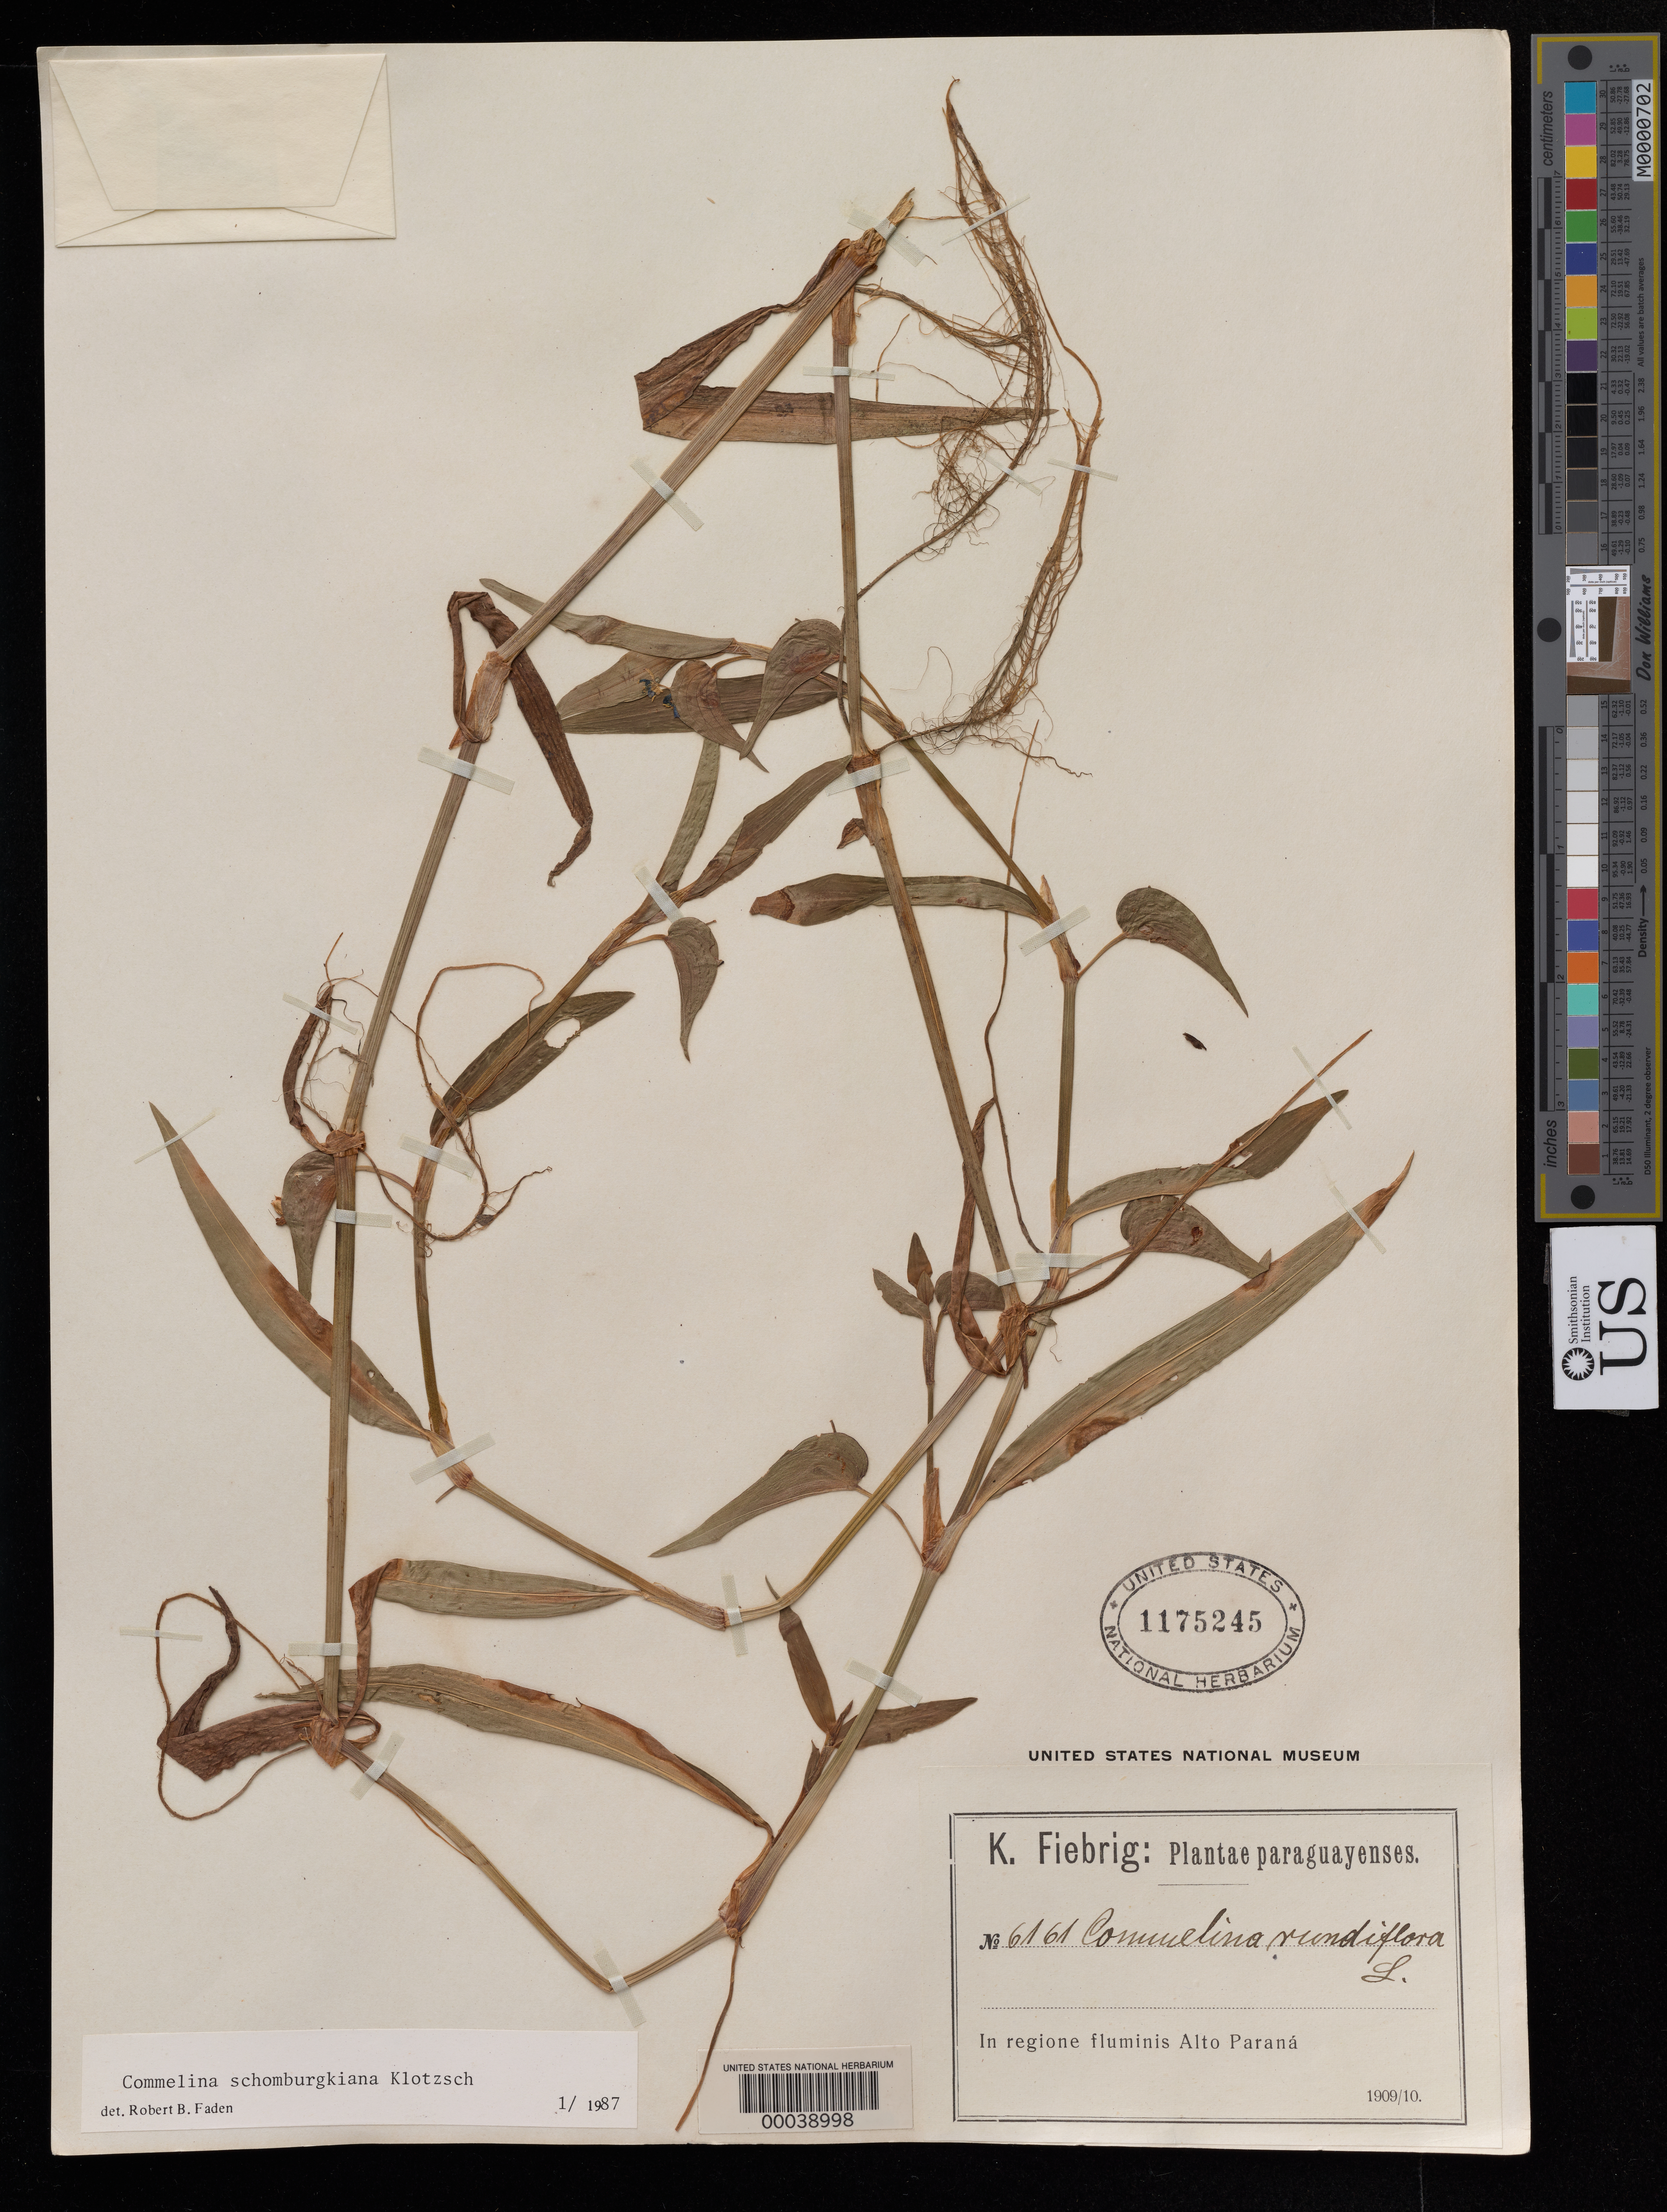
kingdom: Plantae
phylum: Tracheophyta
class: Liliopsida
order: Commelinales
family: Commelinaceae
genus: Commelina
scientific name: Commelina schomburgkiana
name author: Klotzsch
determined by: Faden, Robert B., (US), Smithsonian Institution - National Museum of Natural History (UNITED STATES)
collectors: K. Fiebrig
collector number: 6161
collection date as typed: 1909 to -- --- 1910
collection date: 1909/1910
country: Paraguay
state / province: Alto Paraná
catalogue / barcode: US 1175245